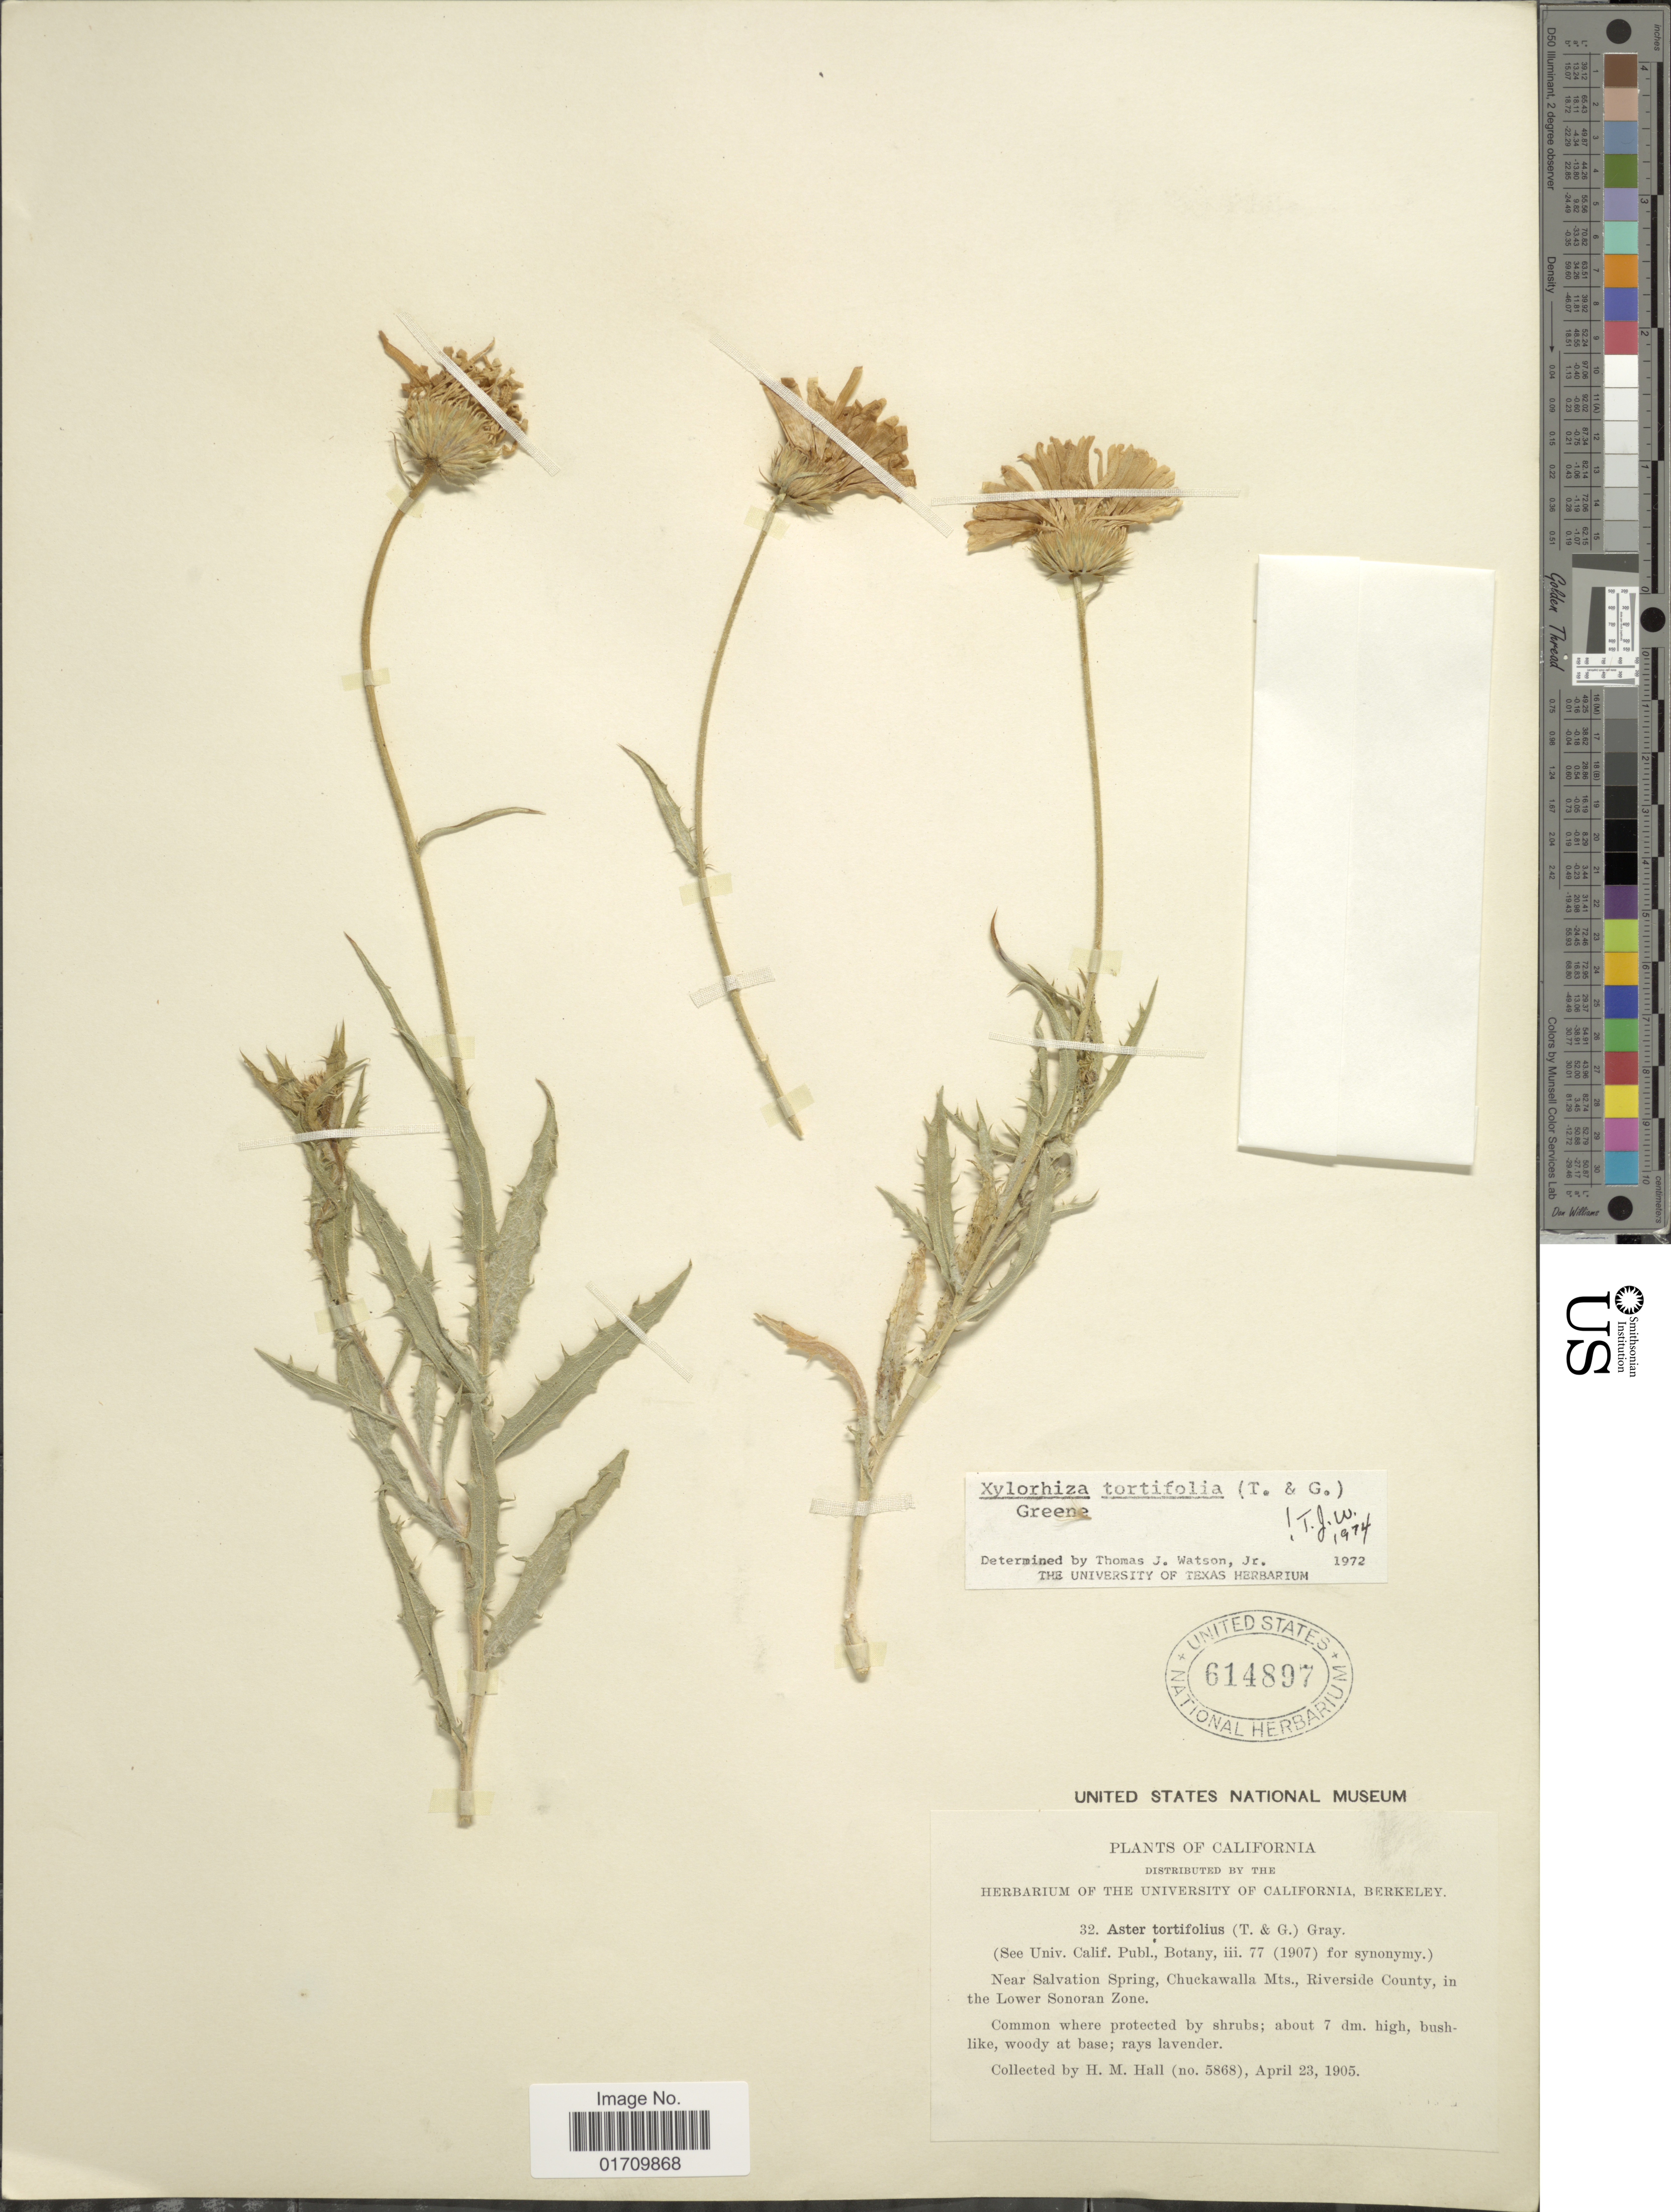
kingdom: Plantae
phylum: Tracheophyta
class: Magnoliopsida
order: Asterales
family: Asteraceae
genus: Xylorhiza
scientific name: Xylorhiza tortifolia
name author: (Torr. & A. Gray) Greene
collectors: H. M. Hall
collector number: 5868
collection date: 1905-04-23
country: United States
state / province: California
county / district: Riverside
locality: Near Salvation Spring, Chuckawalla Mts., Riverside County, in the Lower Sonoran Zone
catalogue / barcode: US 614897